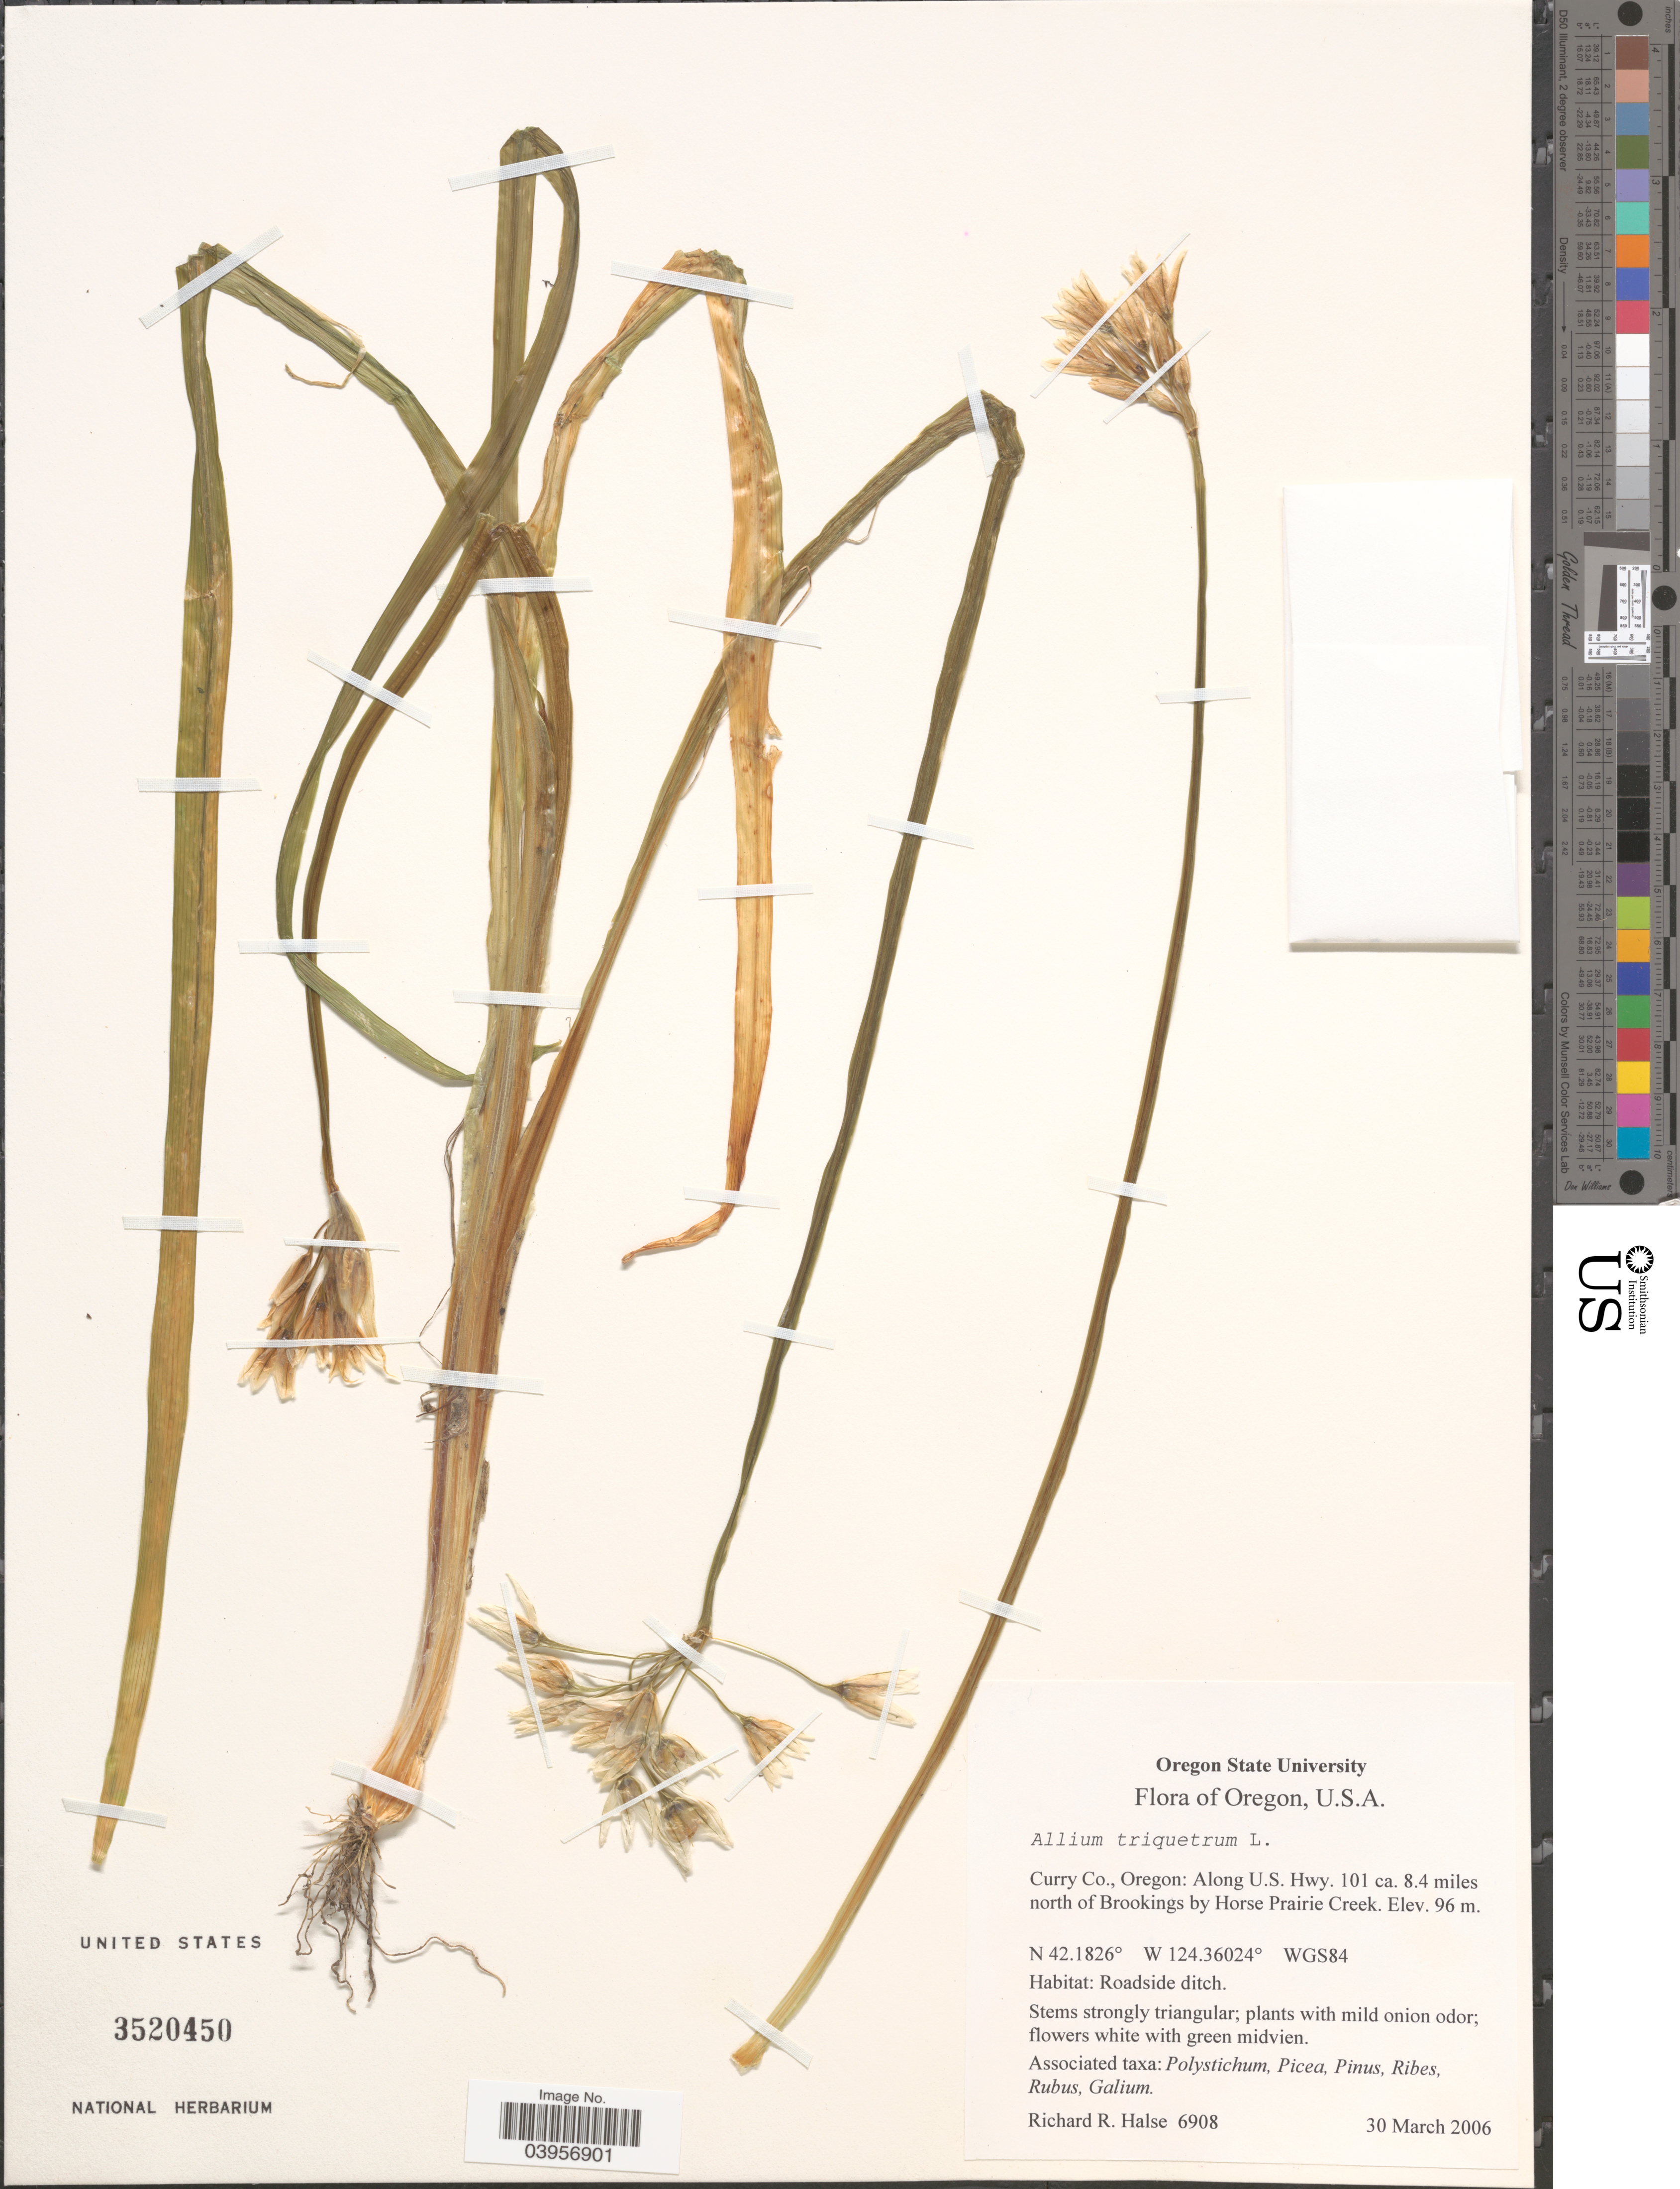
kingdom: Plantae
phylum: Tracheophyta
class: Liliopsida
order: Asparagales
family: Amaryllidaceae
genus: Allium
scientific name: Allium triquetrum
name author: L.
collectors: R. Halse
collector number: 6908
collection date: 2006-03-30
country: United States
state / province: Oregon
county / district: Curry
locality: Curry Co.: Along U.S. Hwy. 101 ca. 8.4 miles north of Brookings by Horse Prairie Creek. WGS84.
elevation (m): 96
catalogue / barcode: US 3520450